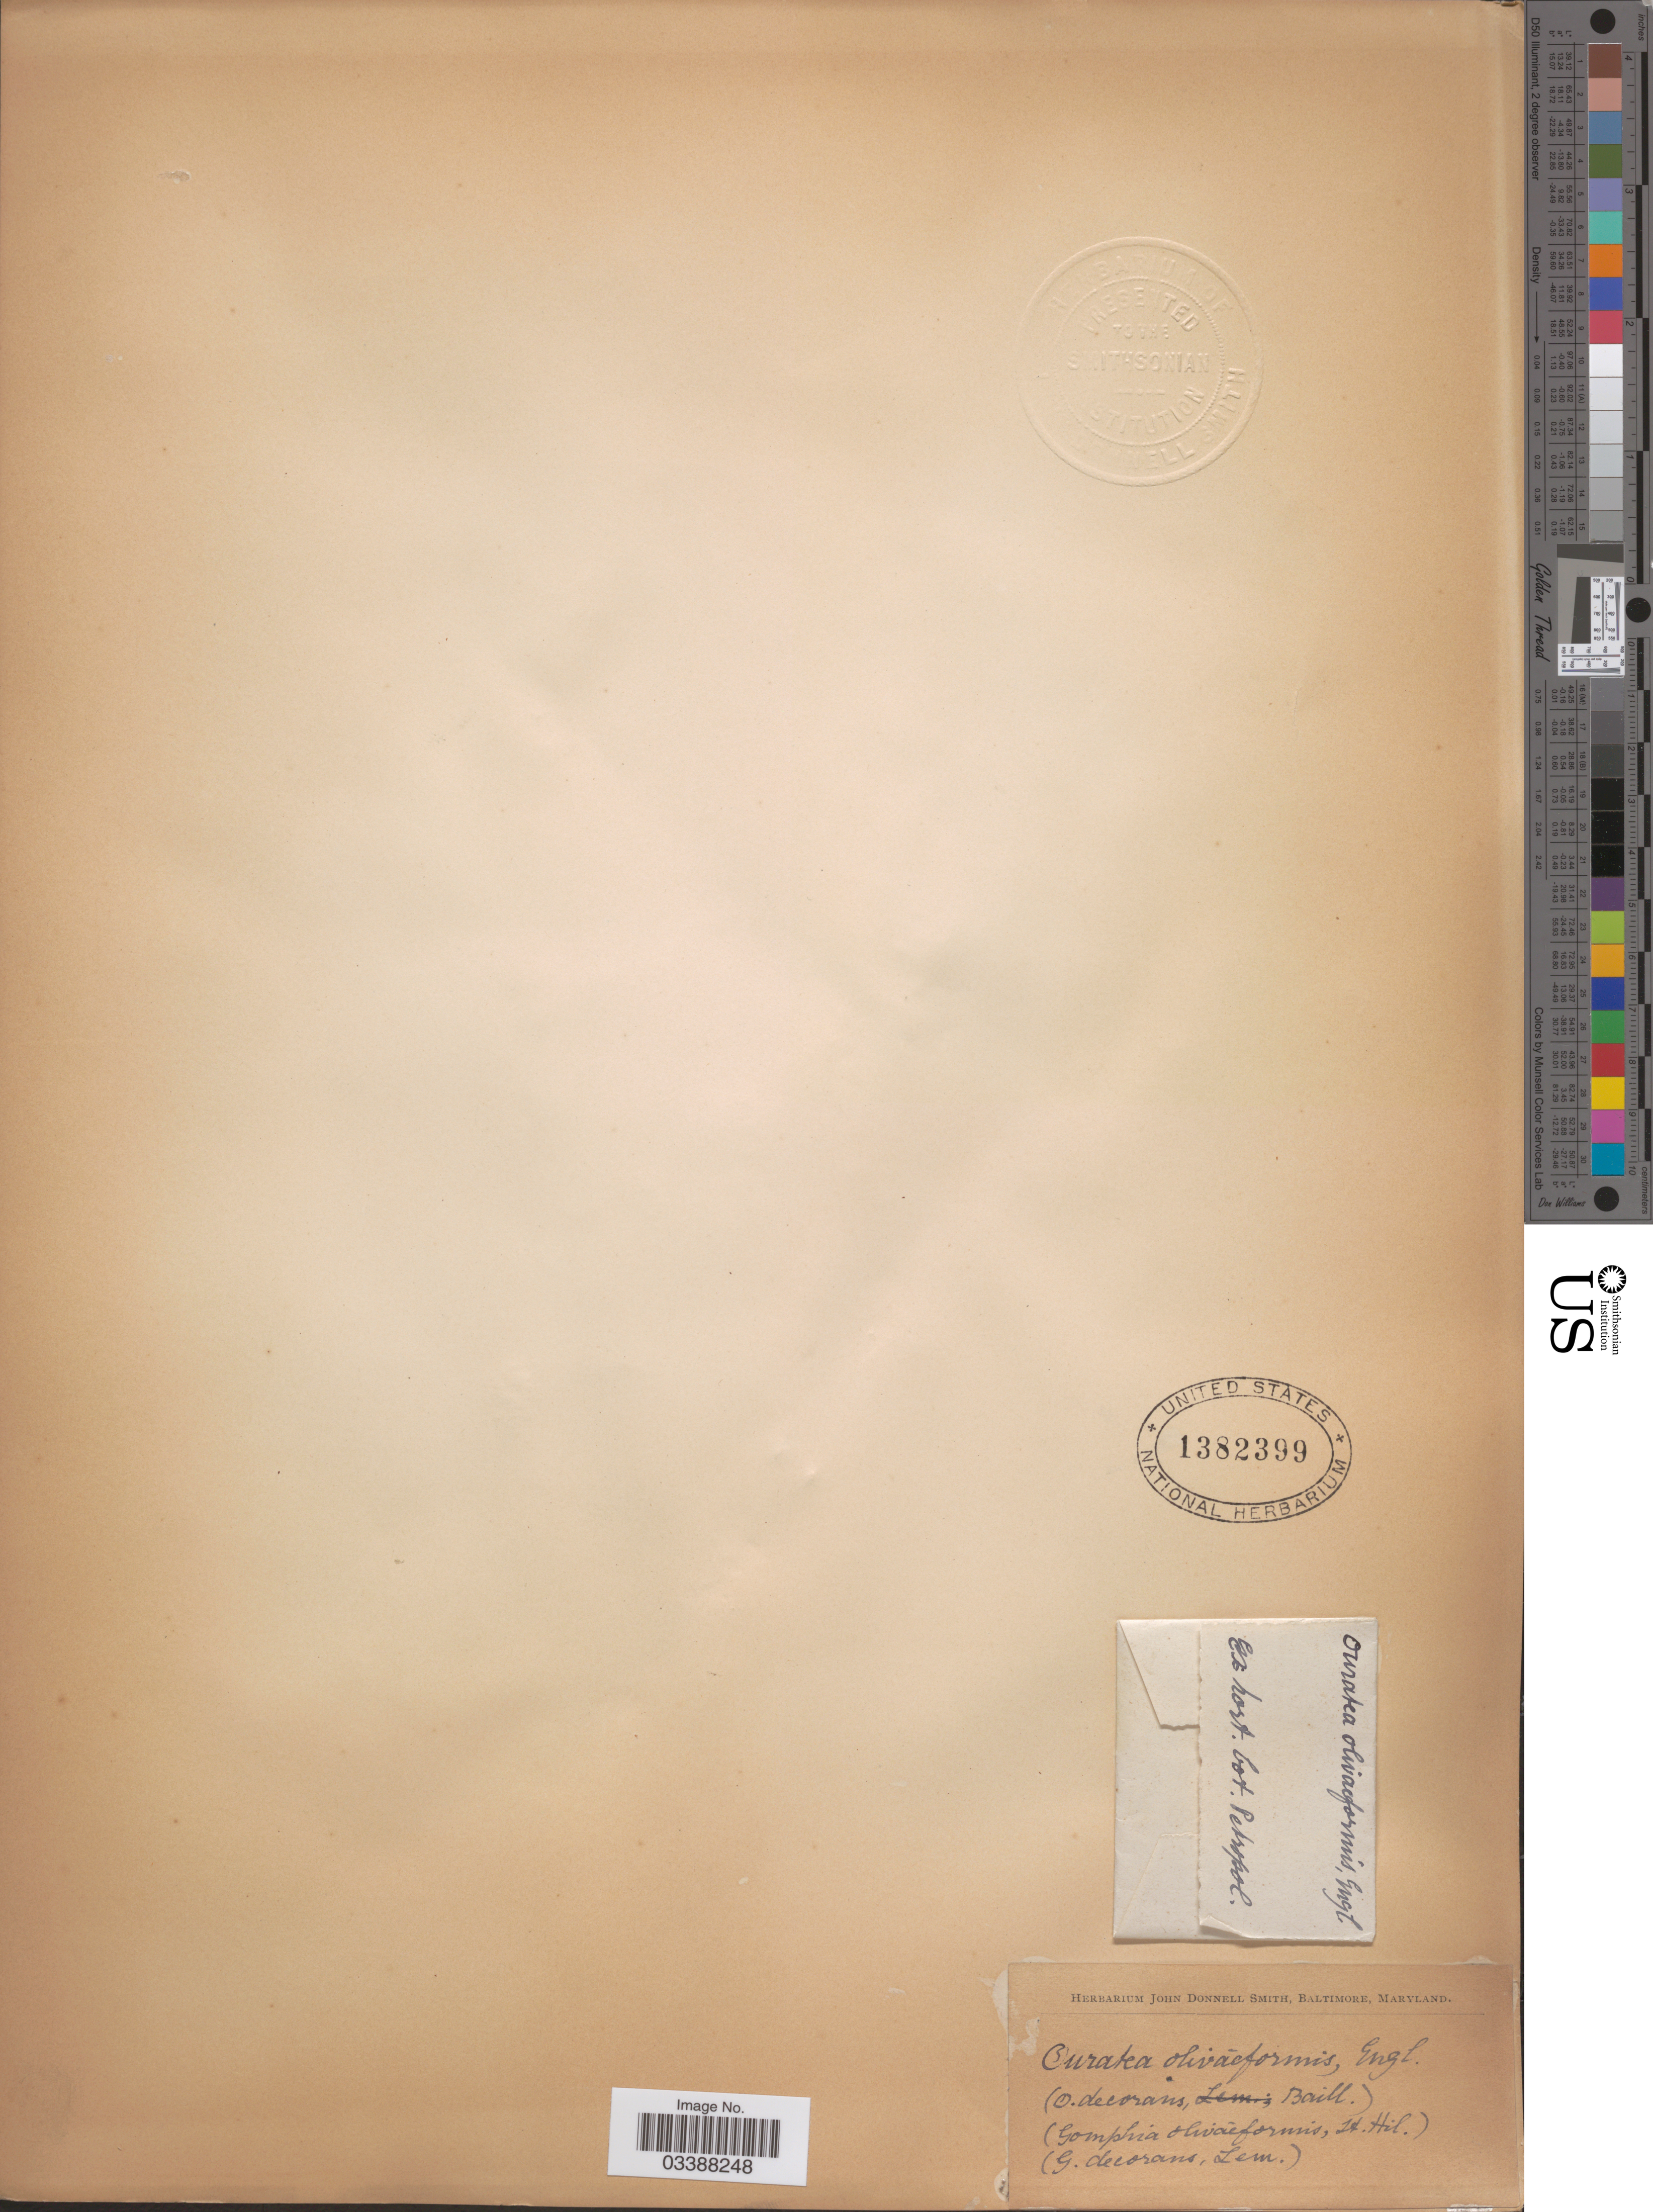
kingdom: Plantae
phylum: Tracheophyta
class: Magnoliopsida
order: Malpighiales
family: Ochnaceae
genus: Ouratea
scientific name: Ouratea oliviformis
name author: (A. St.-Hil.) Engl.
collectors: ex Horto Bot. Petropolitano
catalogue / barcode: US 1382399